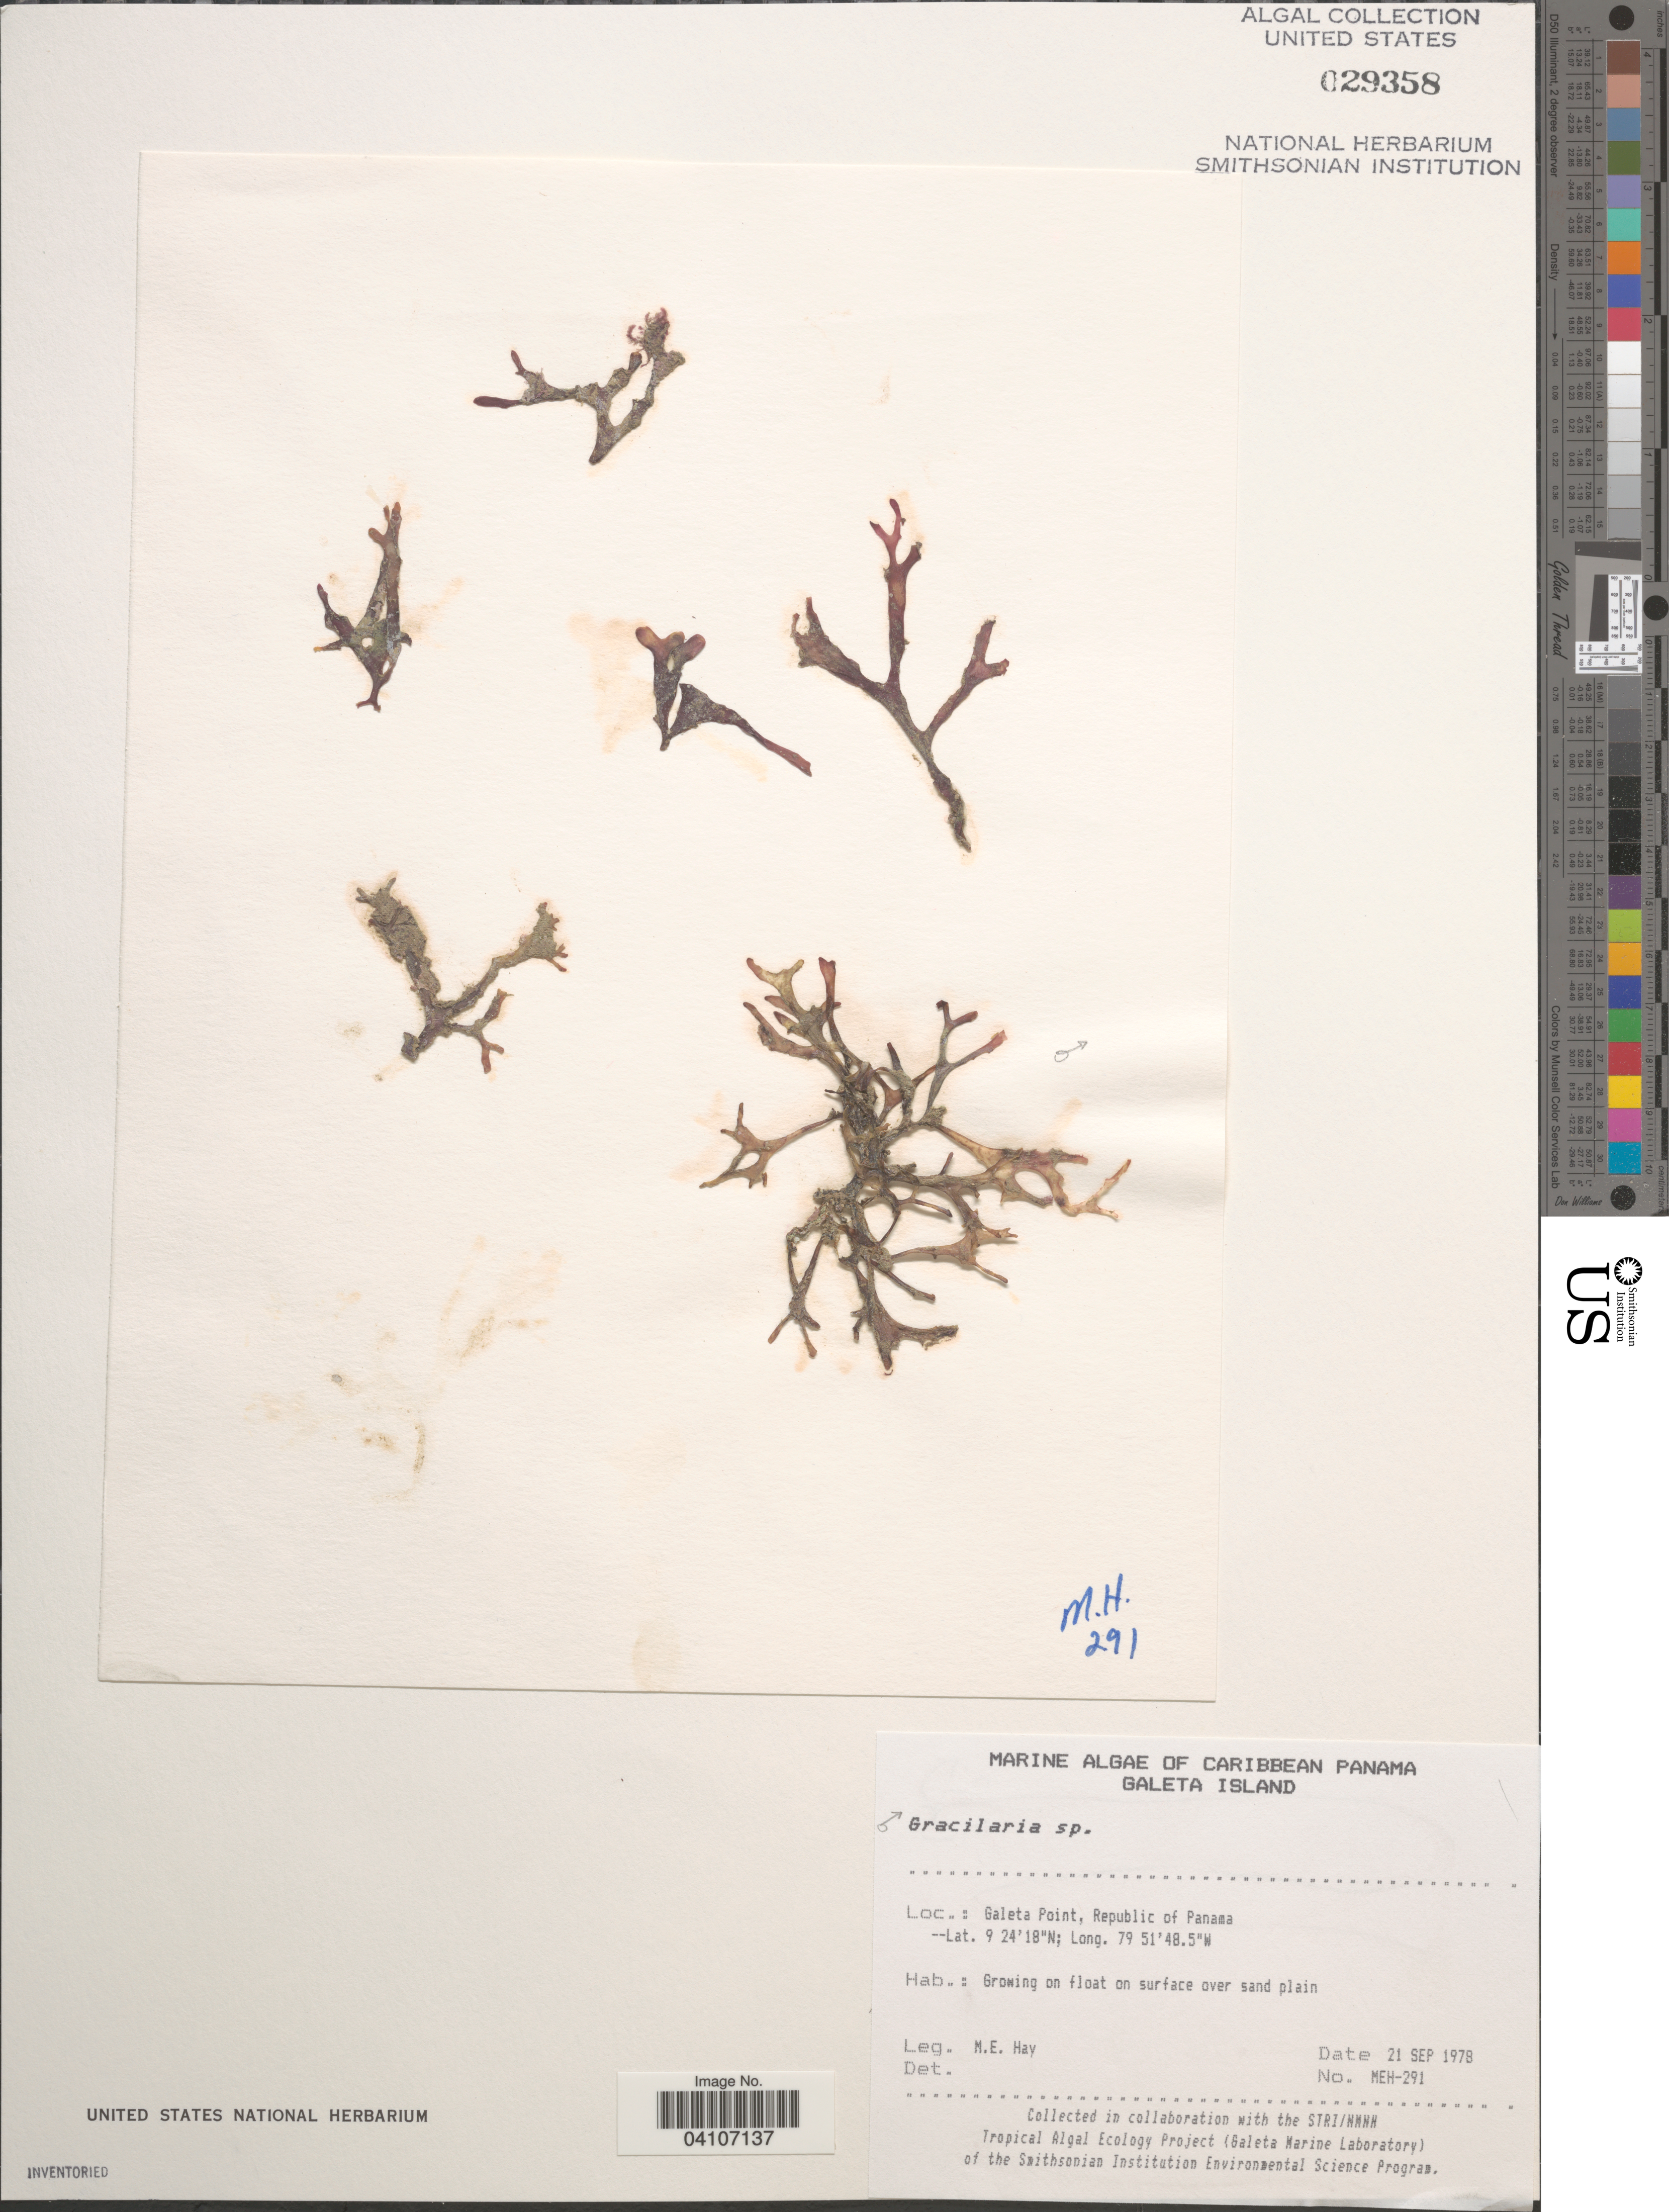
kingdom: Plantae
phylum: Rhodophyta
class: Florideophyceae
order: Gracilariales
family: Gracilariaceae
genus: Gracilaria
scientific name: Gracilaria sp.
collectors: M. E. Hay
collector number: MEH-291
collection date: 1978-09-21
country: Panama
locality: Caribbean Panama. Galeta Island. Galeta Point, Republic of Panama.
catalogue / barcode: US 29358